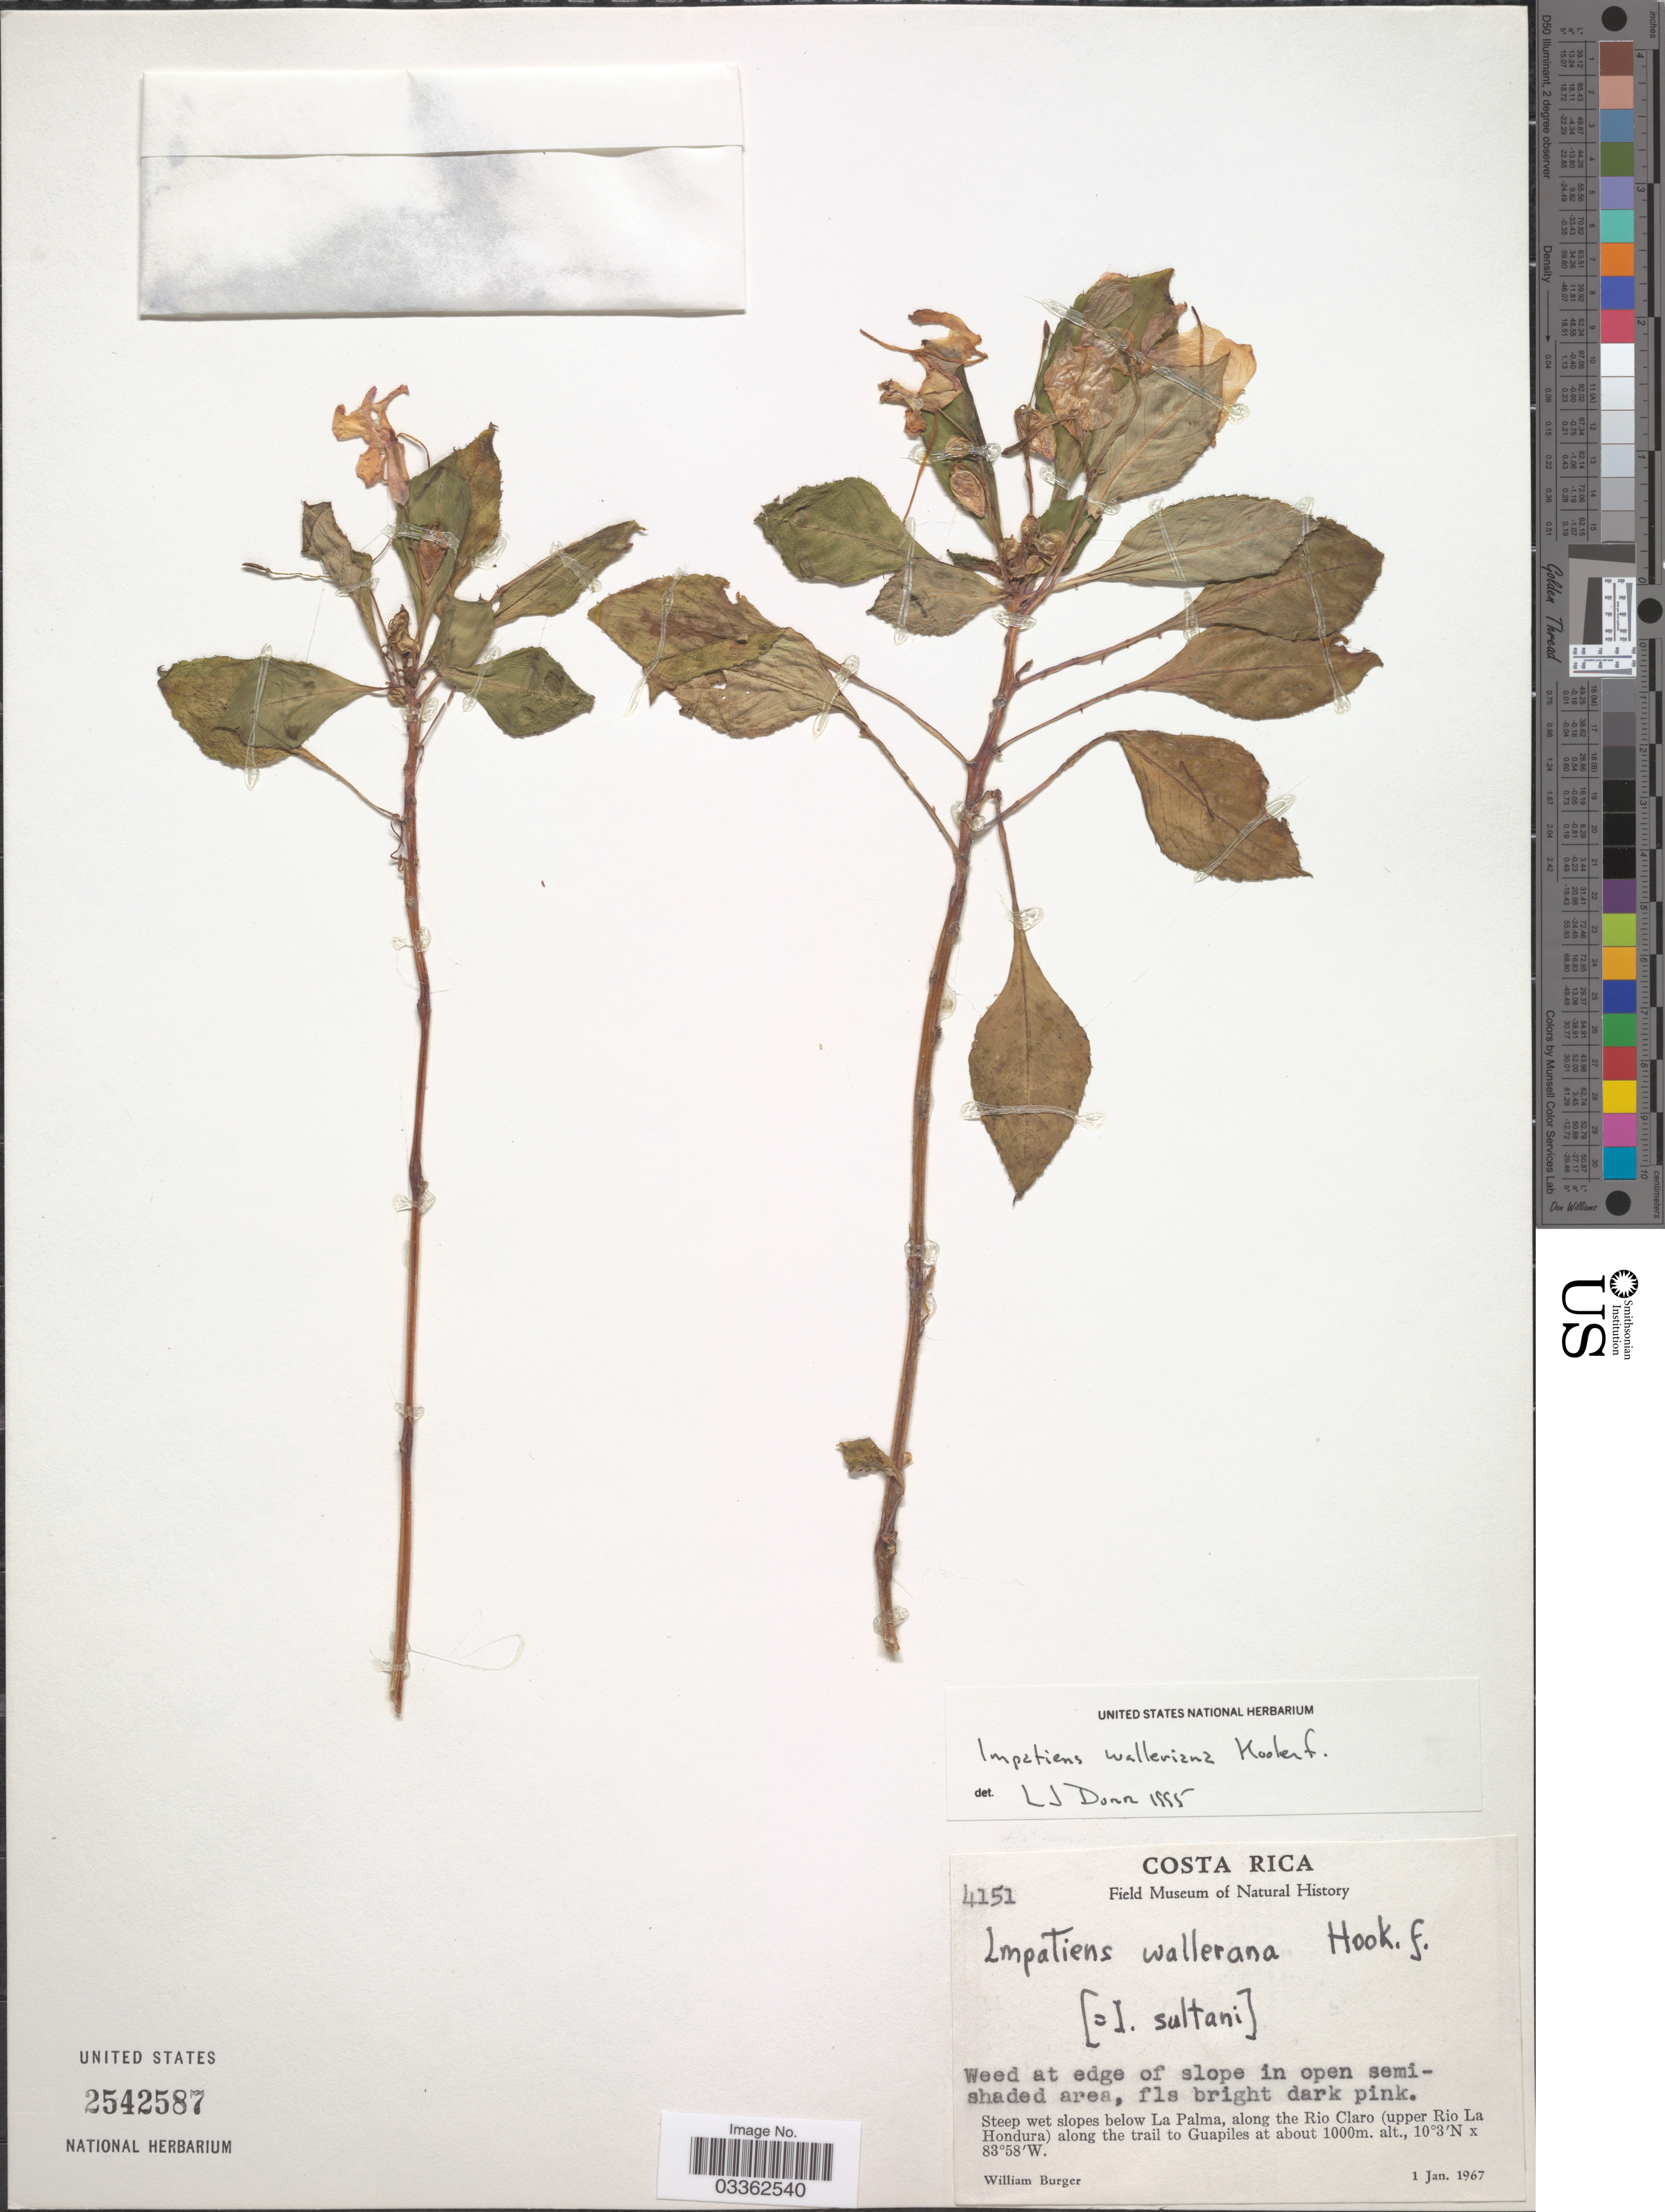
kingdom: Plantae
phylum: Tracheophyta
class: Magnoliopsida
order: Ericales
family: Balsaminaceae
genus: Impatiens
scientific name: Impatiens walleriana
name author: Hook. f.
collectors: W. Burger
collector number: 4151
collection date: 1967-01-01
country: Costa Rica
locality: Steep wet slopes above La Palma, along the Rio Claro (upper Rio La Hondura) along the trail to Guapiles.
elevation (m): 1000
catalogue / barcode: US 2542587